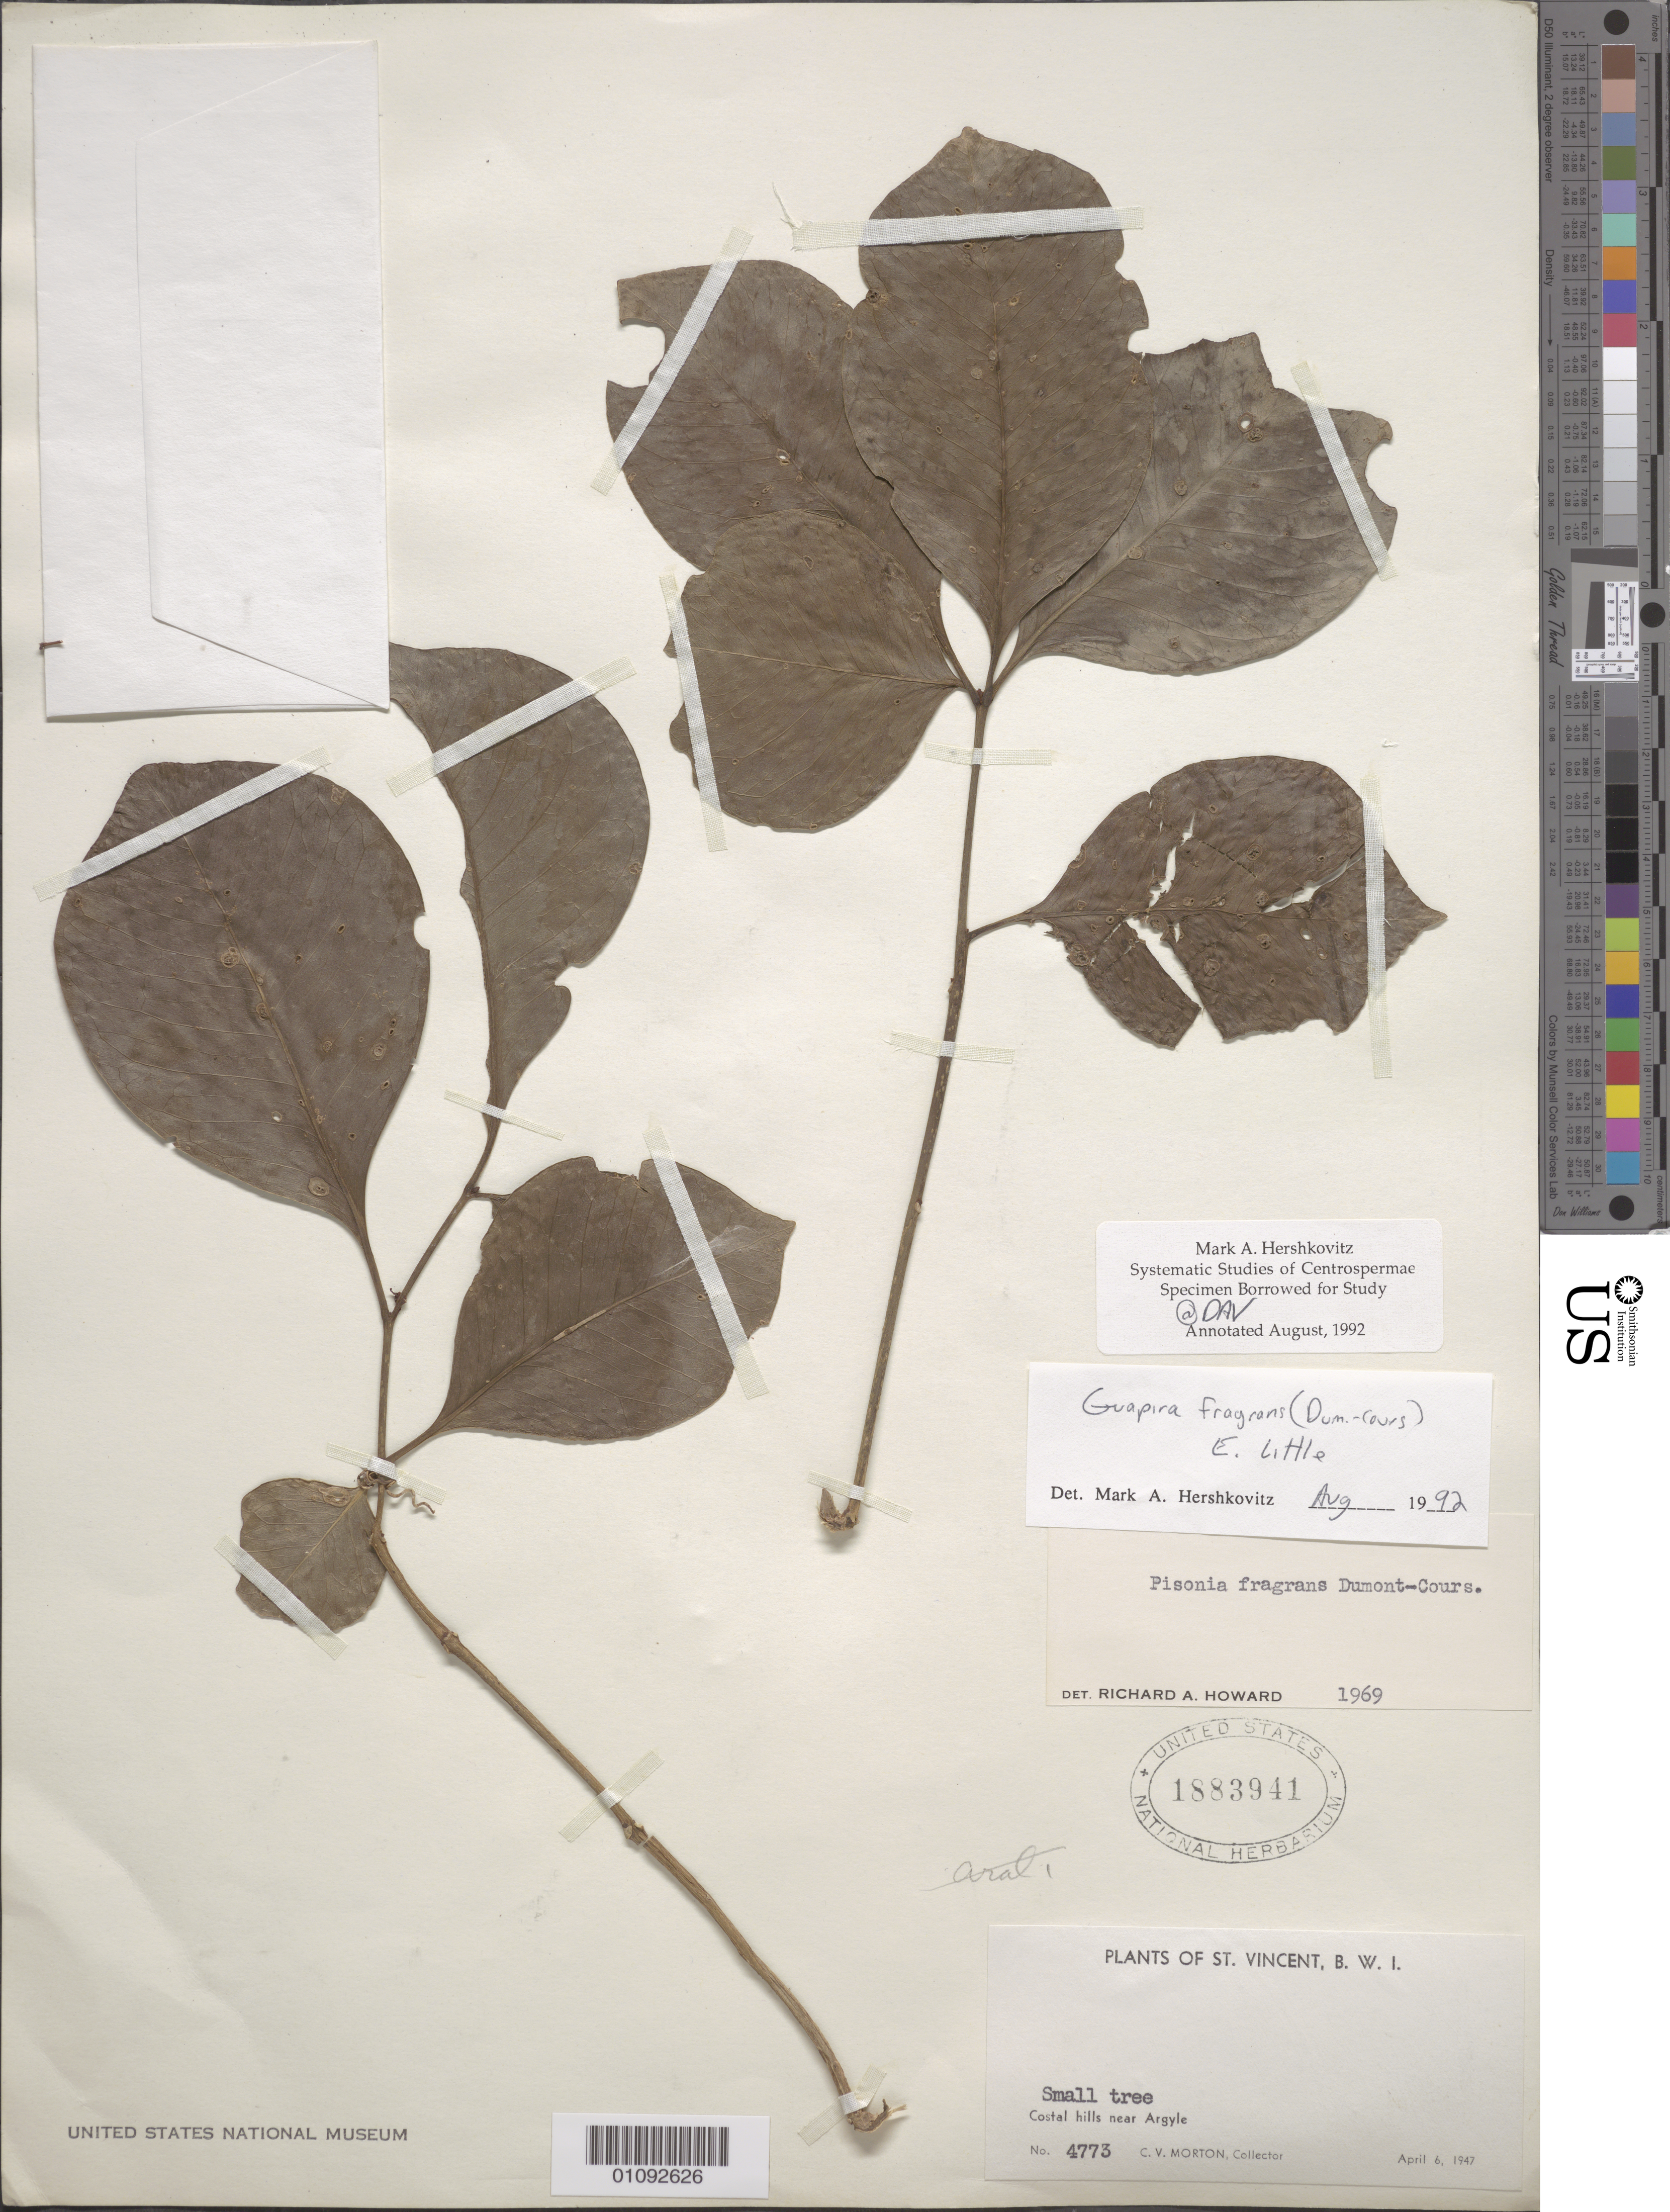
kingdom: Plantae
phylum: Tracheophyta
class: Magnoliopsida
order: Caryophyllales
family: Nyctaginaceae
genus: Guapira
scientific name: Guapira fragrans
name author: (Dum. Cours.) Little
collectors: C. V. Morton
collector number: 4773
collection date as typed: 06 Apr 1947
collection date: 1947-04-06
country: St. Vincent - Grenadines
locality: Coastal hills near Argyle.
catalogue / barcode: US 1883941